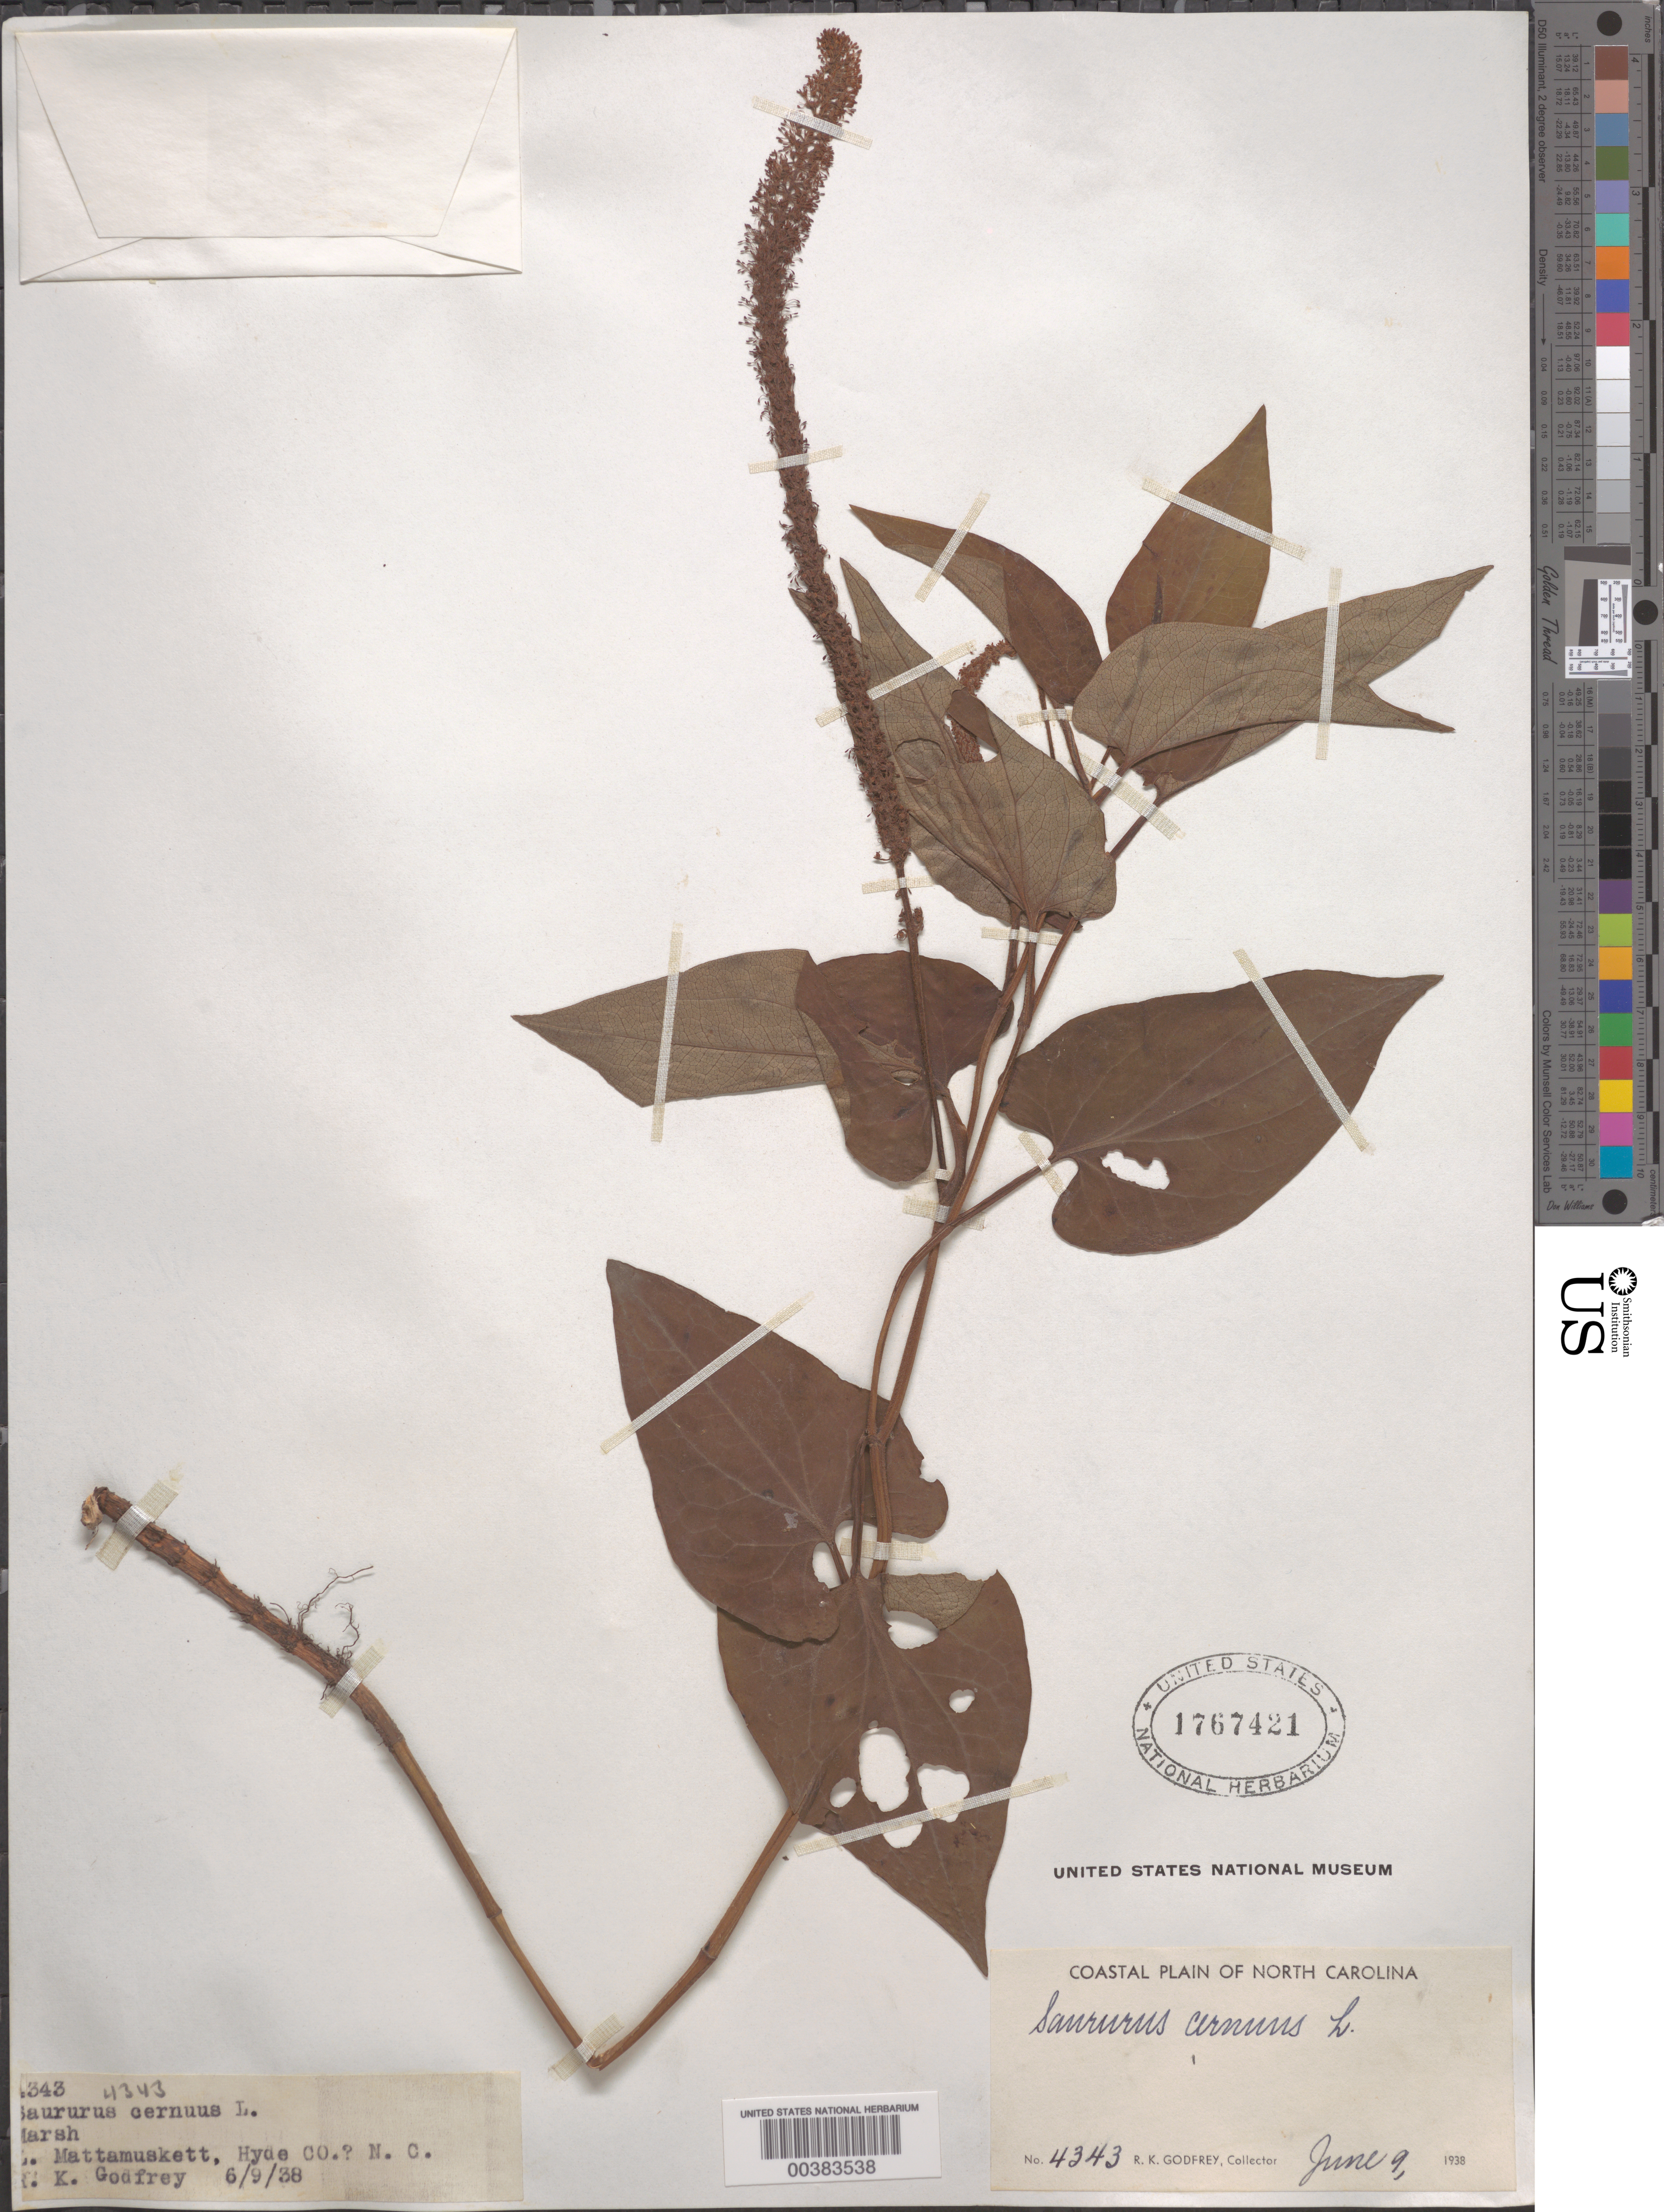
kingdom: Plantae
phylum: Tracheophyta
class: Magnoliopsida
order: Piperales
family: Saururaceae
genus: Saururus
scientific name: Saururus cernuus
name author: L.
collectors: R. K. Godfrey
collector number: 4343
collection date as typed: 09 Jun 1938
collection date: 1938-06-09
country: United States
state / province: North Carolina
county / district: Hyde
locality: L. mattamuskett.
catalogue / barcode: US 1767421